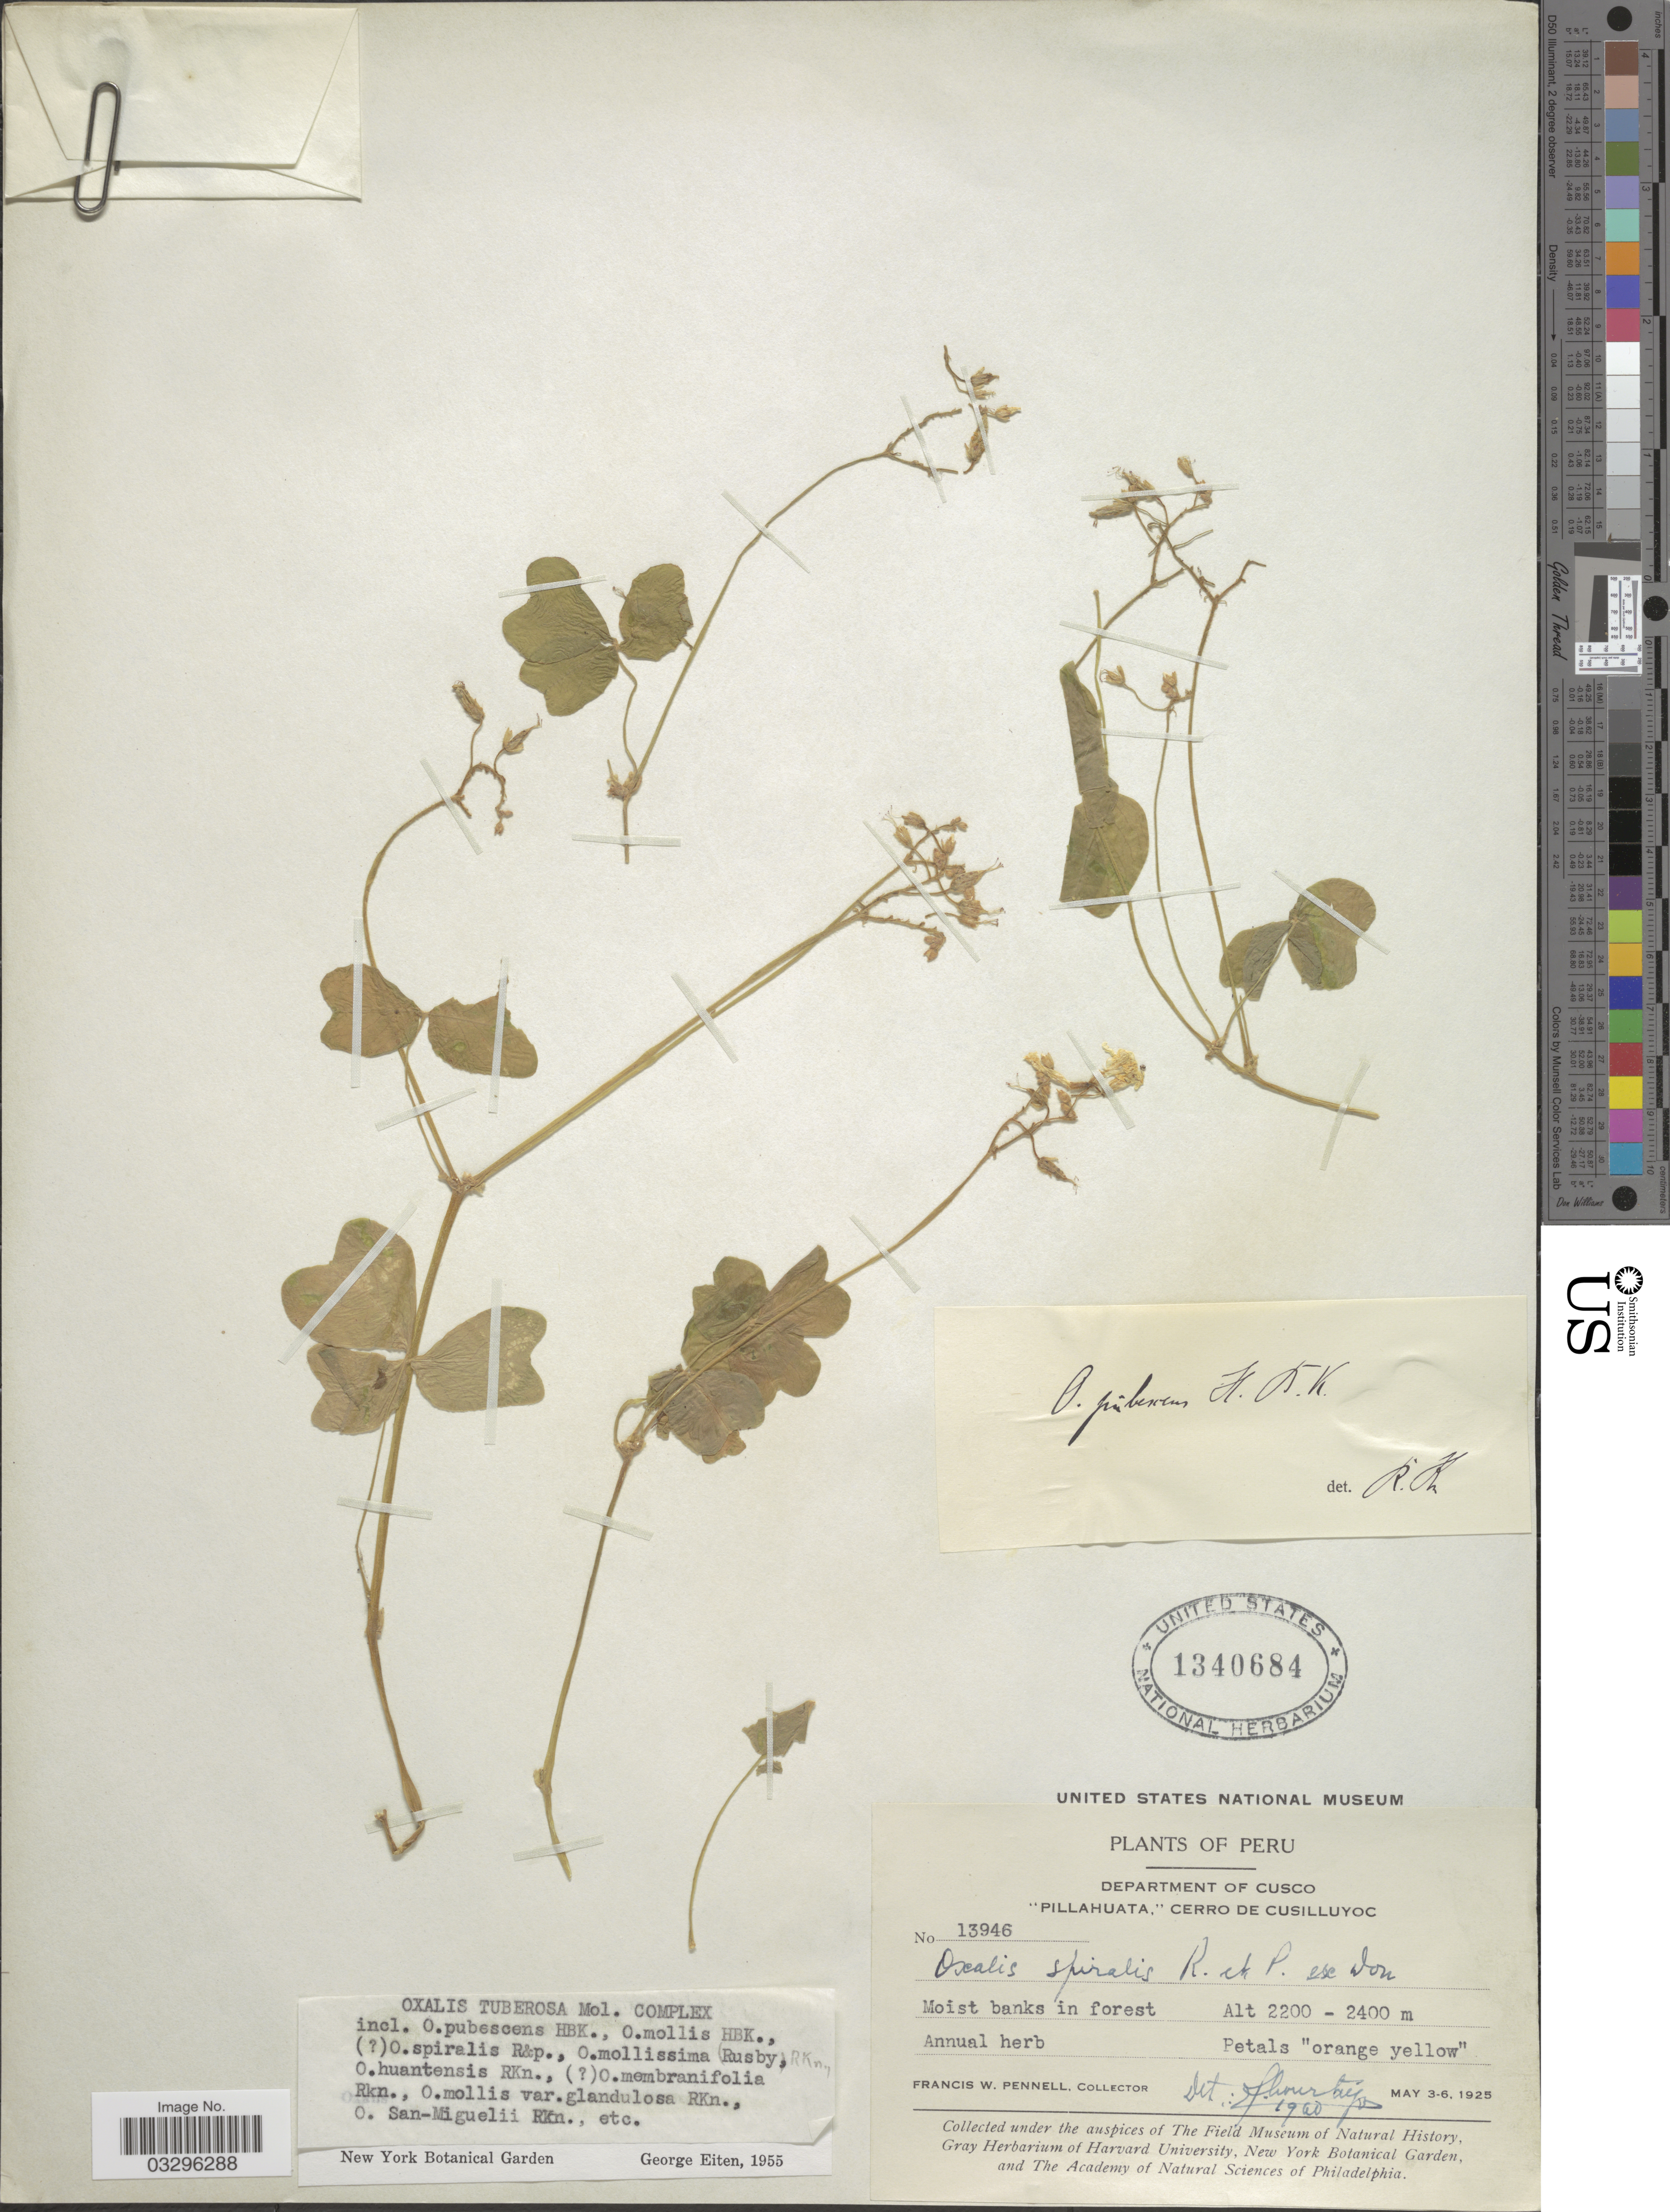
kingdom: Plantae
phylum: Tracheophyta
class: Magnoliopsida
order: Oxalidales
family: Oxalidaceae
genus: Oxalis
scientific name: Oxalis spiralis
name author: Ruiz & Pav. ex G. Don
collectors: F. W. Pennell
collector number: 13946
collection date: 1925-05-03/1925-05-06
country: Peru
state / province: Cusco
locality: Department of Cusco. "Pillahuata," Cerro de Cusilluyoc.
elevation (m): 2200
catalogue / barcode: US 1340684